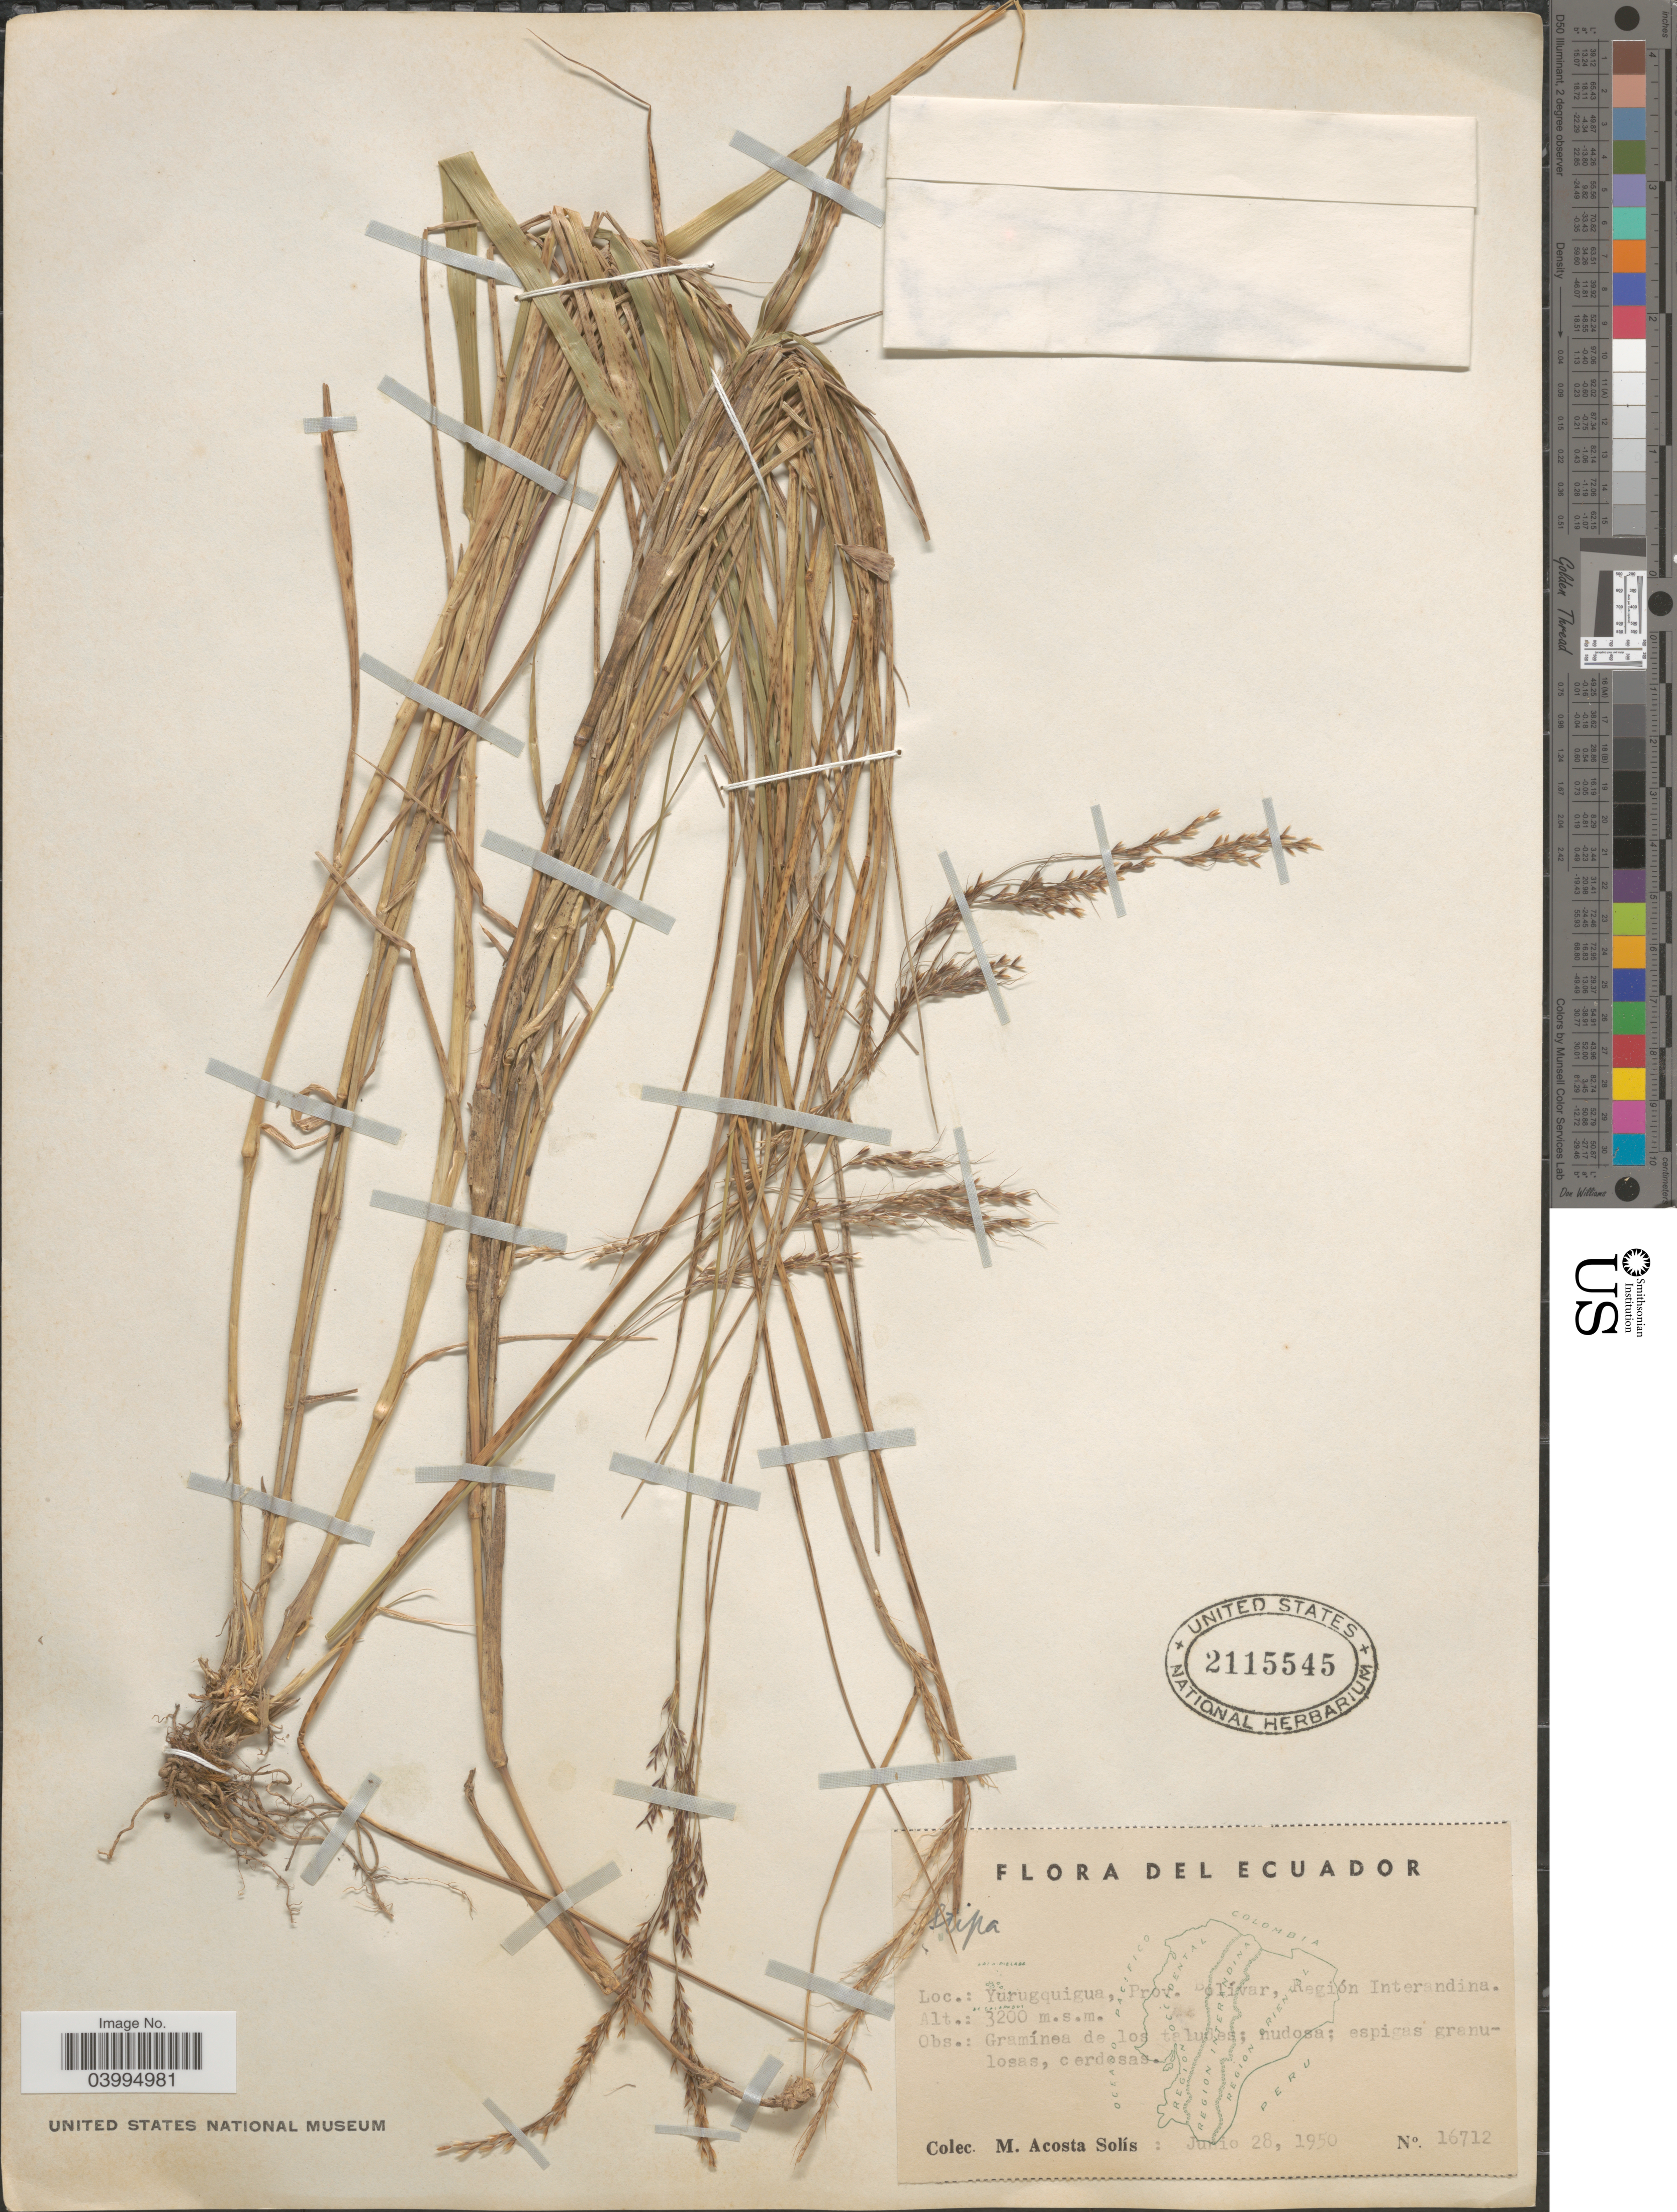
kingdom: Plantae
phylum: Tracheophyta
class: Liliopsida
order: Poales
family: Poaceae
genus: Stipa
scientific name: Stipa sp.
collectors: M. Acosta Solis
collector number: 16712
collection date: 1950-06-28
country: Ecuador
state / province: Bolívar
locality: Yurugquigua, Región Interandina.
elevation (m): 3200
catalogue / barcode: US 2115545